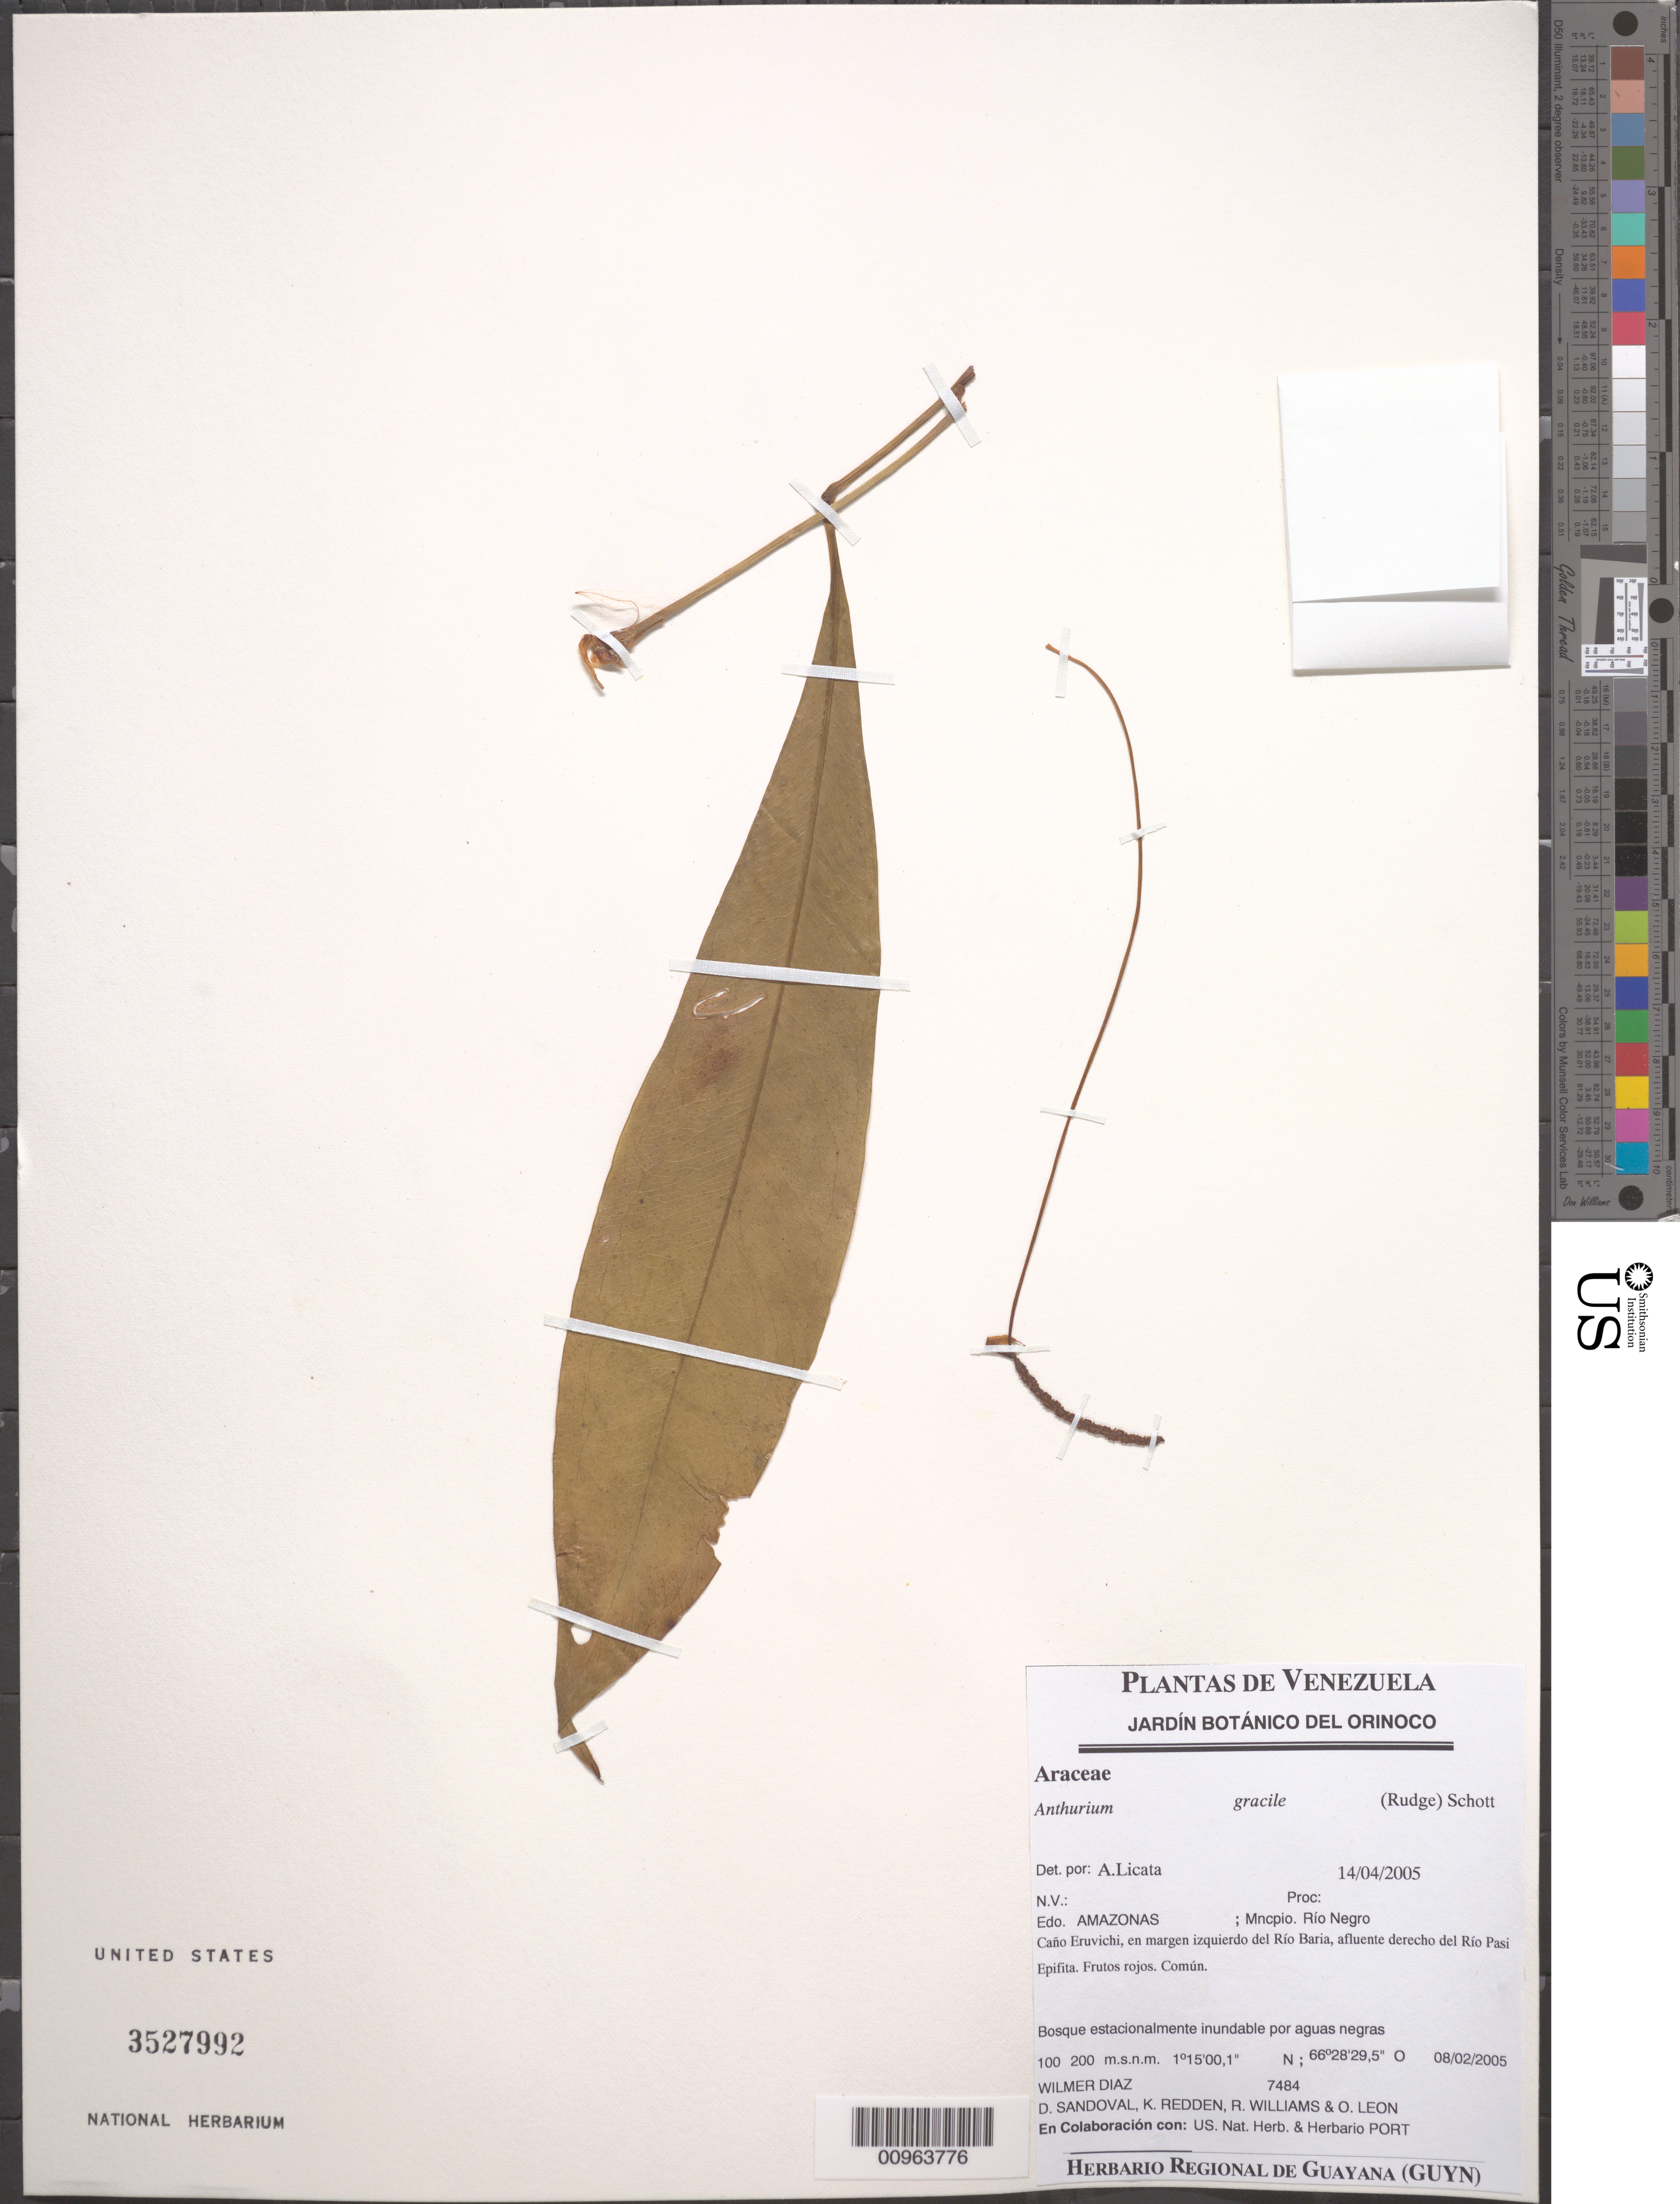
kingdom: Plantae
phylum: Tracheophyta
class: Liliopsida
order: Alismatales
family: Araceae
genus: Anthurium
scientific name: Anthurium gracile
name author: (Rudge) Schott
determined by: Licata, A., (PORT), Univ. Nac. Exp. de los Llanos Ezequiel Zamora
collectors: W. Díaz P., D. Sandoval, K. M. Redden, R. Williams & O. León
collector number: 7484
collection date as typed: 8-Feb-05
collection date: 2005-02-08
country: Venezuela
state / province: Amazonas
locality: Mun. Río Negro, Caño Eruvichi, en margen izquierdo Río Baria, afluente derecho del Río Pasimoni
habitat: Bosque estacionalmente inundable por aguas negras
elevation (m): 100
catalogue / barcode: US 3527992